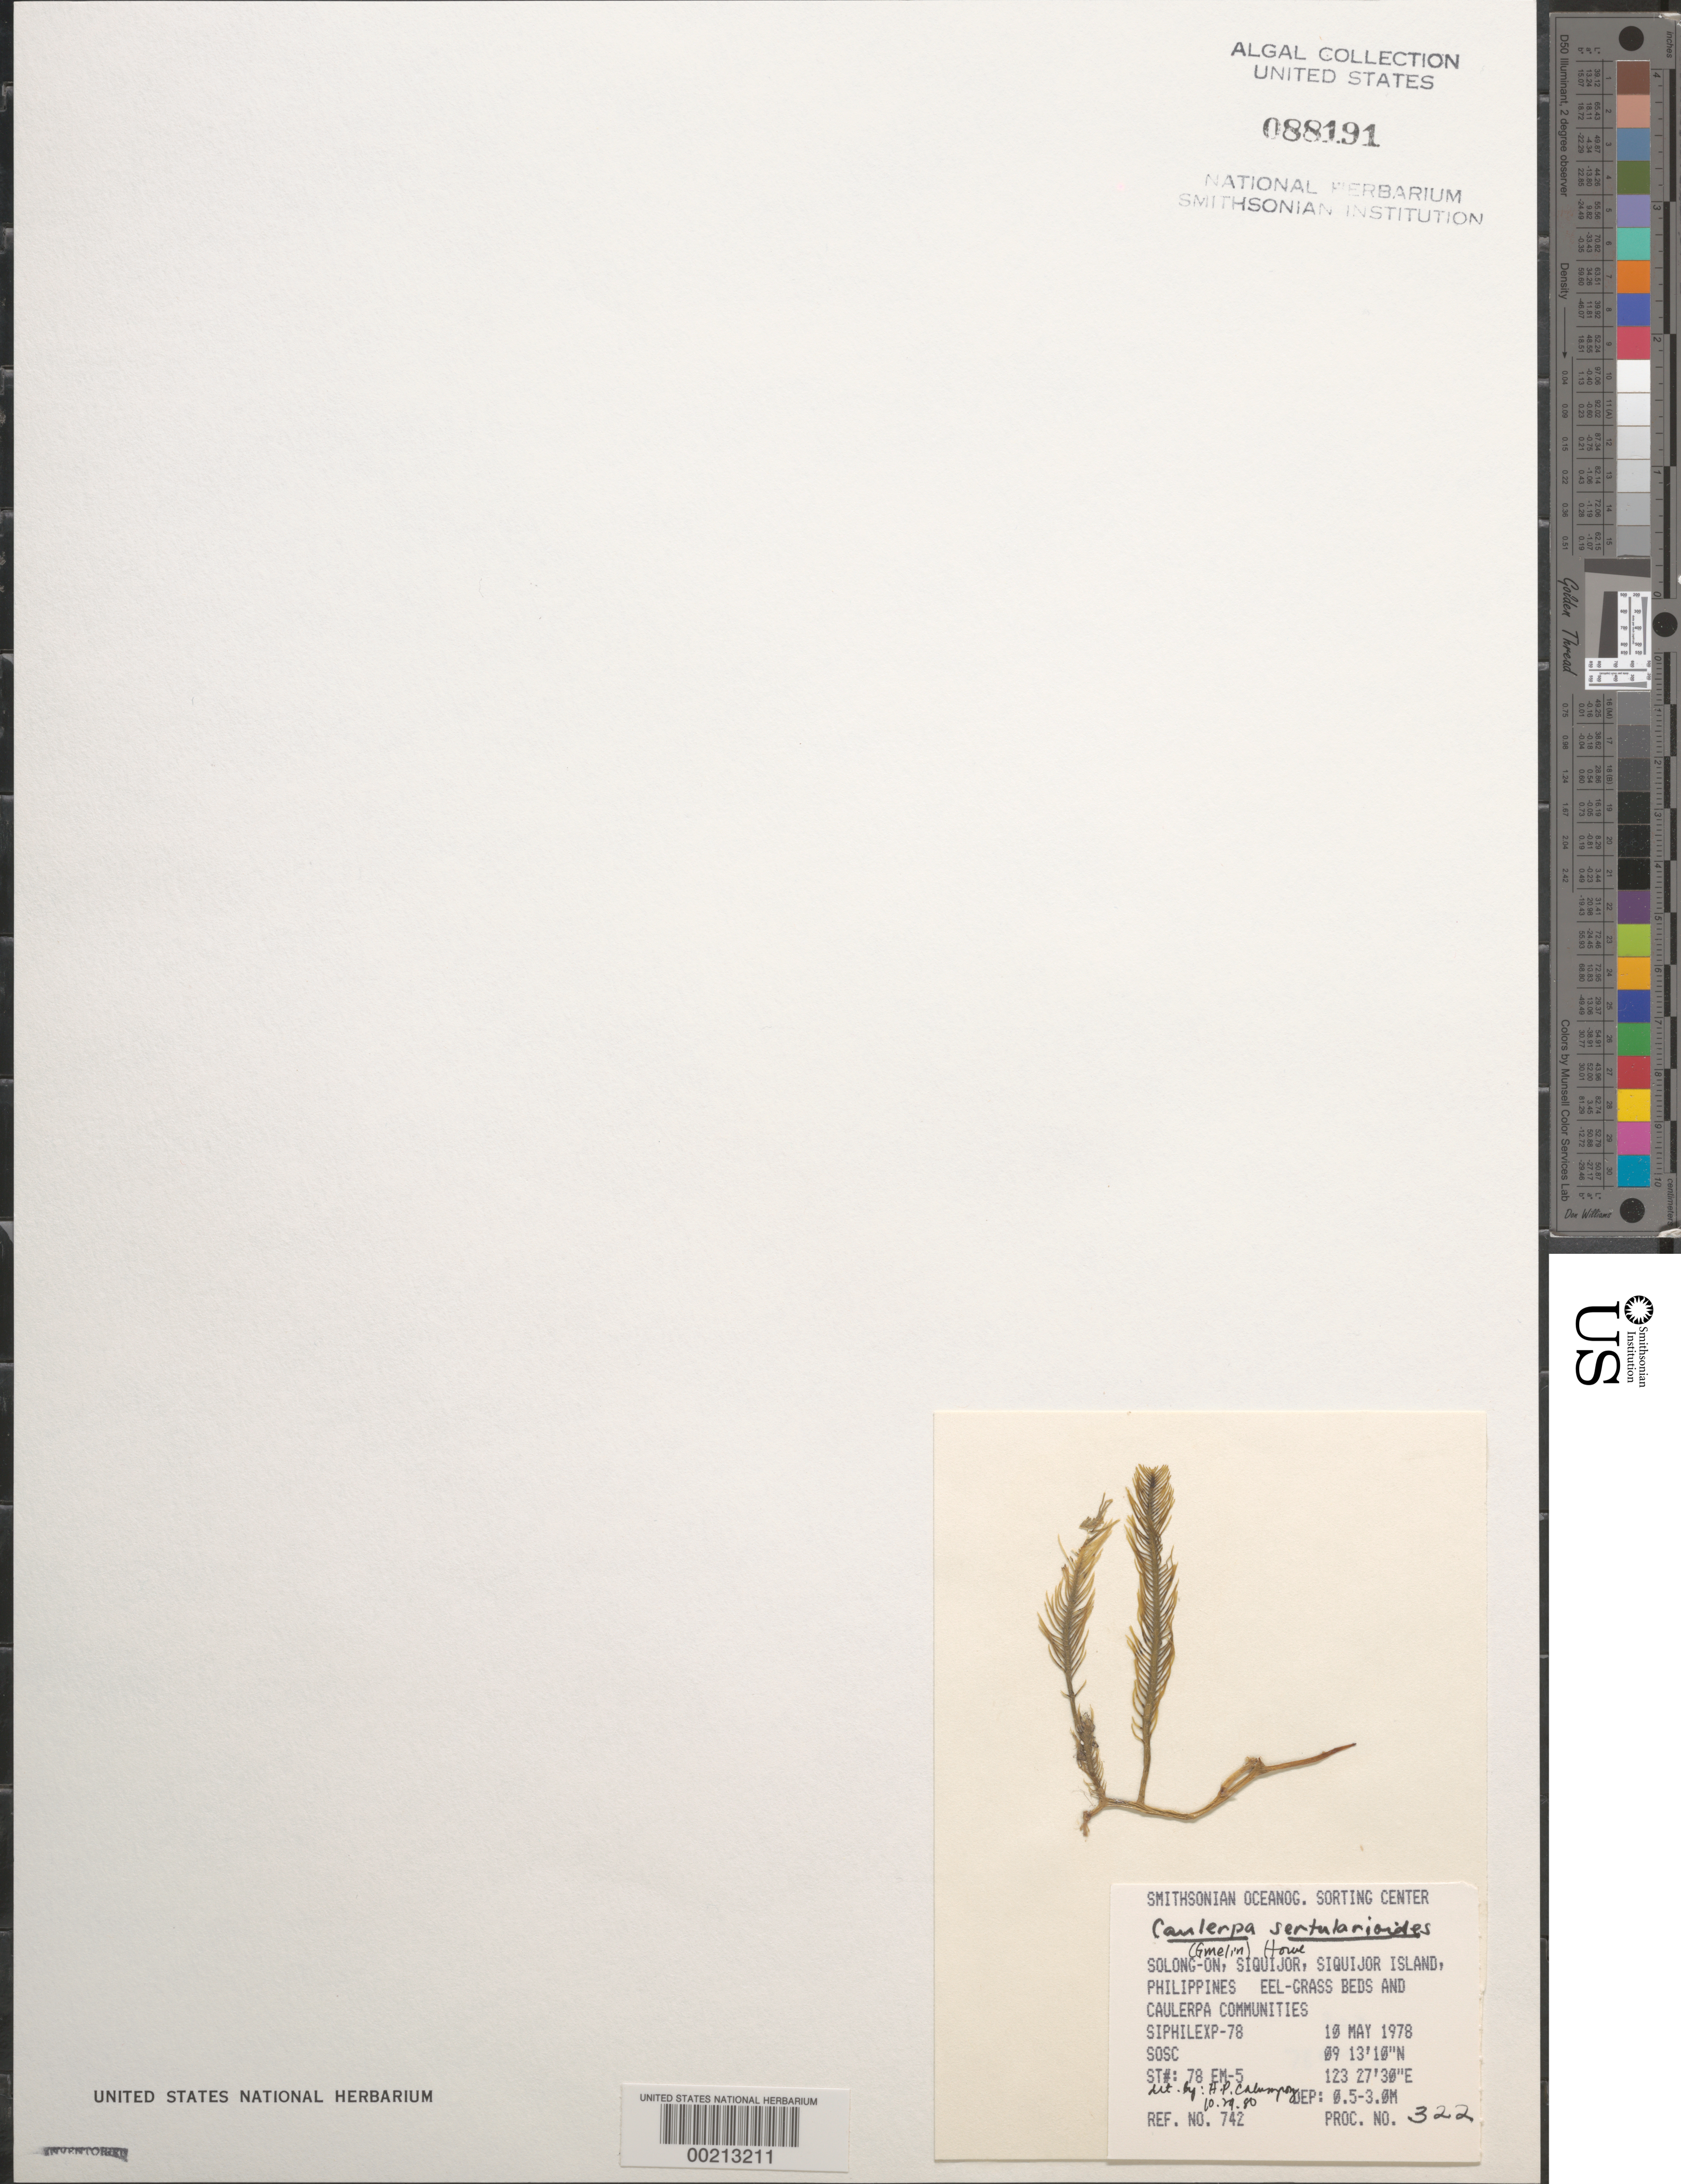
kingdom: Plantae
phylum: Chlorophyta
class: Ulvophyceae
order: Bryopsidales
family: Caulerpaceae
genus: Caulerpa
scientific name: Caulerpa sertularioides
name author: (S.G. Gmel.) M. Howe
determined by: Calumpong, H. P.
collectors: SOSC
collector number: Station 78 Em-5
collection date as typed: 10 May 1978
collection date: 1978-05-10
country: Philippines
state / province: Central Visayas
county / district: Siquijor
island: Siquijor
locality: Solong-on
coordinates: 09 13'10"N, 123 27'30"E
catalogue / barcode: US 88191